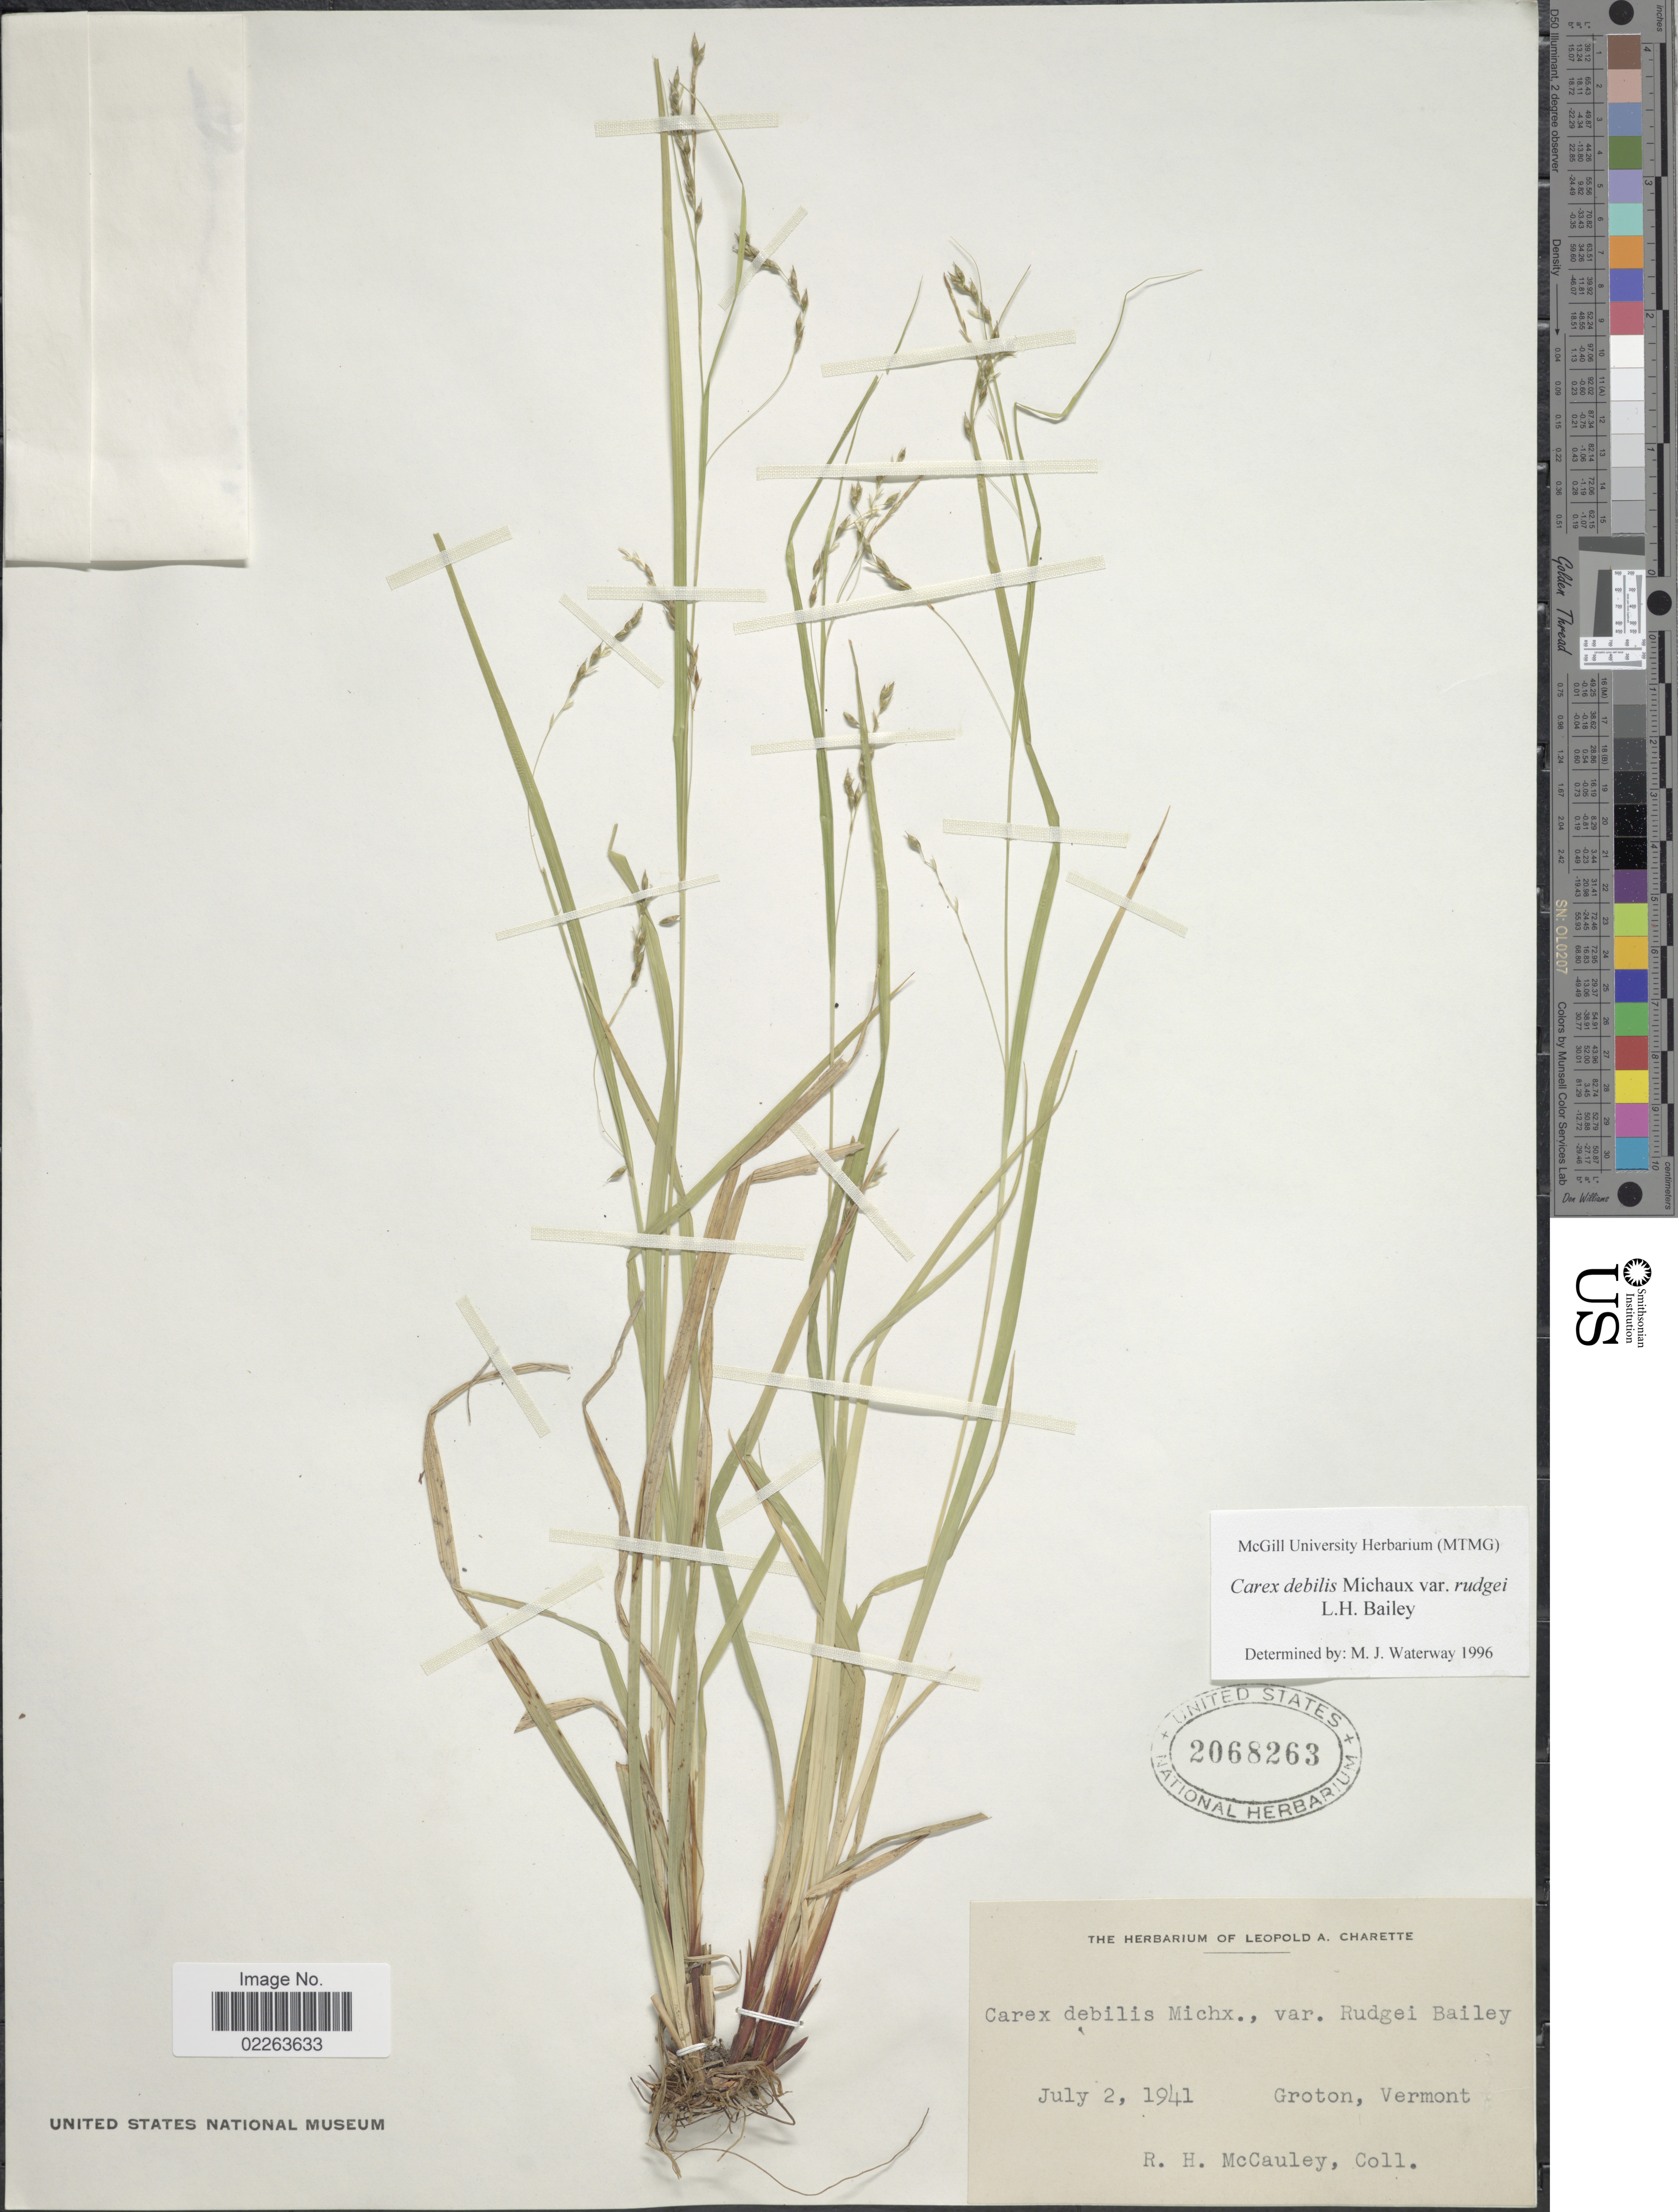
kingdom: Plantae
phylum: Tracheophyta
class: Liliopsida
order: Poales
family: Cyperaceae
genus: Carex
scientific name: Carex flexuosa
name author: Muhl. ex Willd.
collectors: R. McCauley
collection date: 1941-07-02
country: United States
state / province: Vermont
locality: Groton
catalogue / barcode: US 2068263